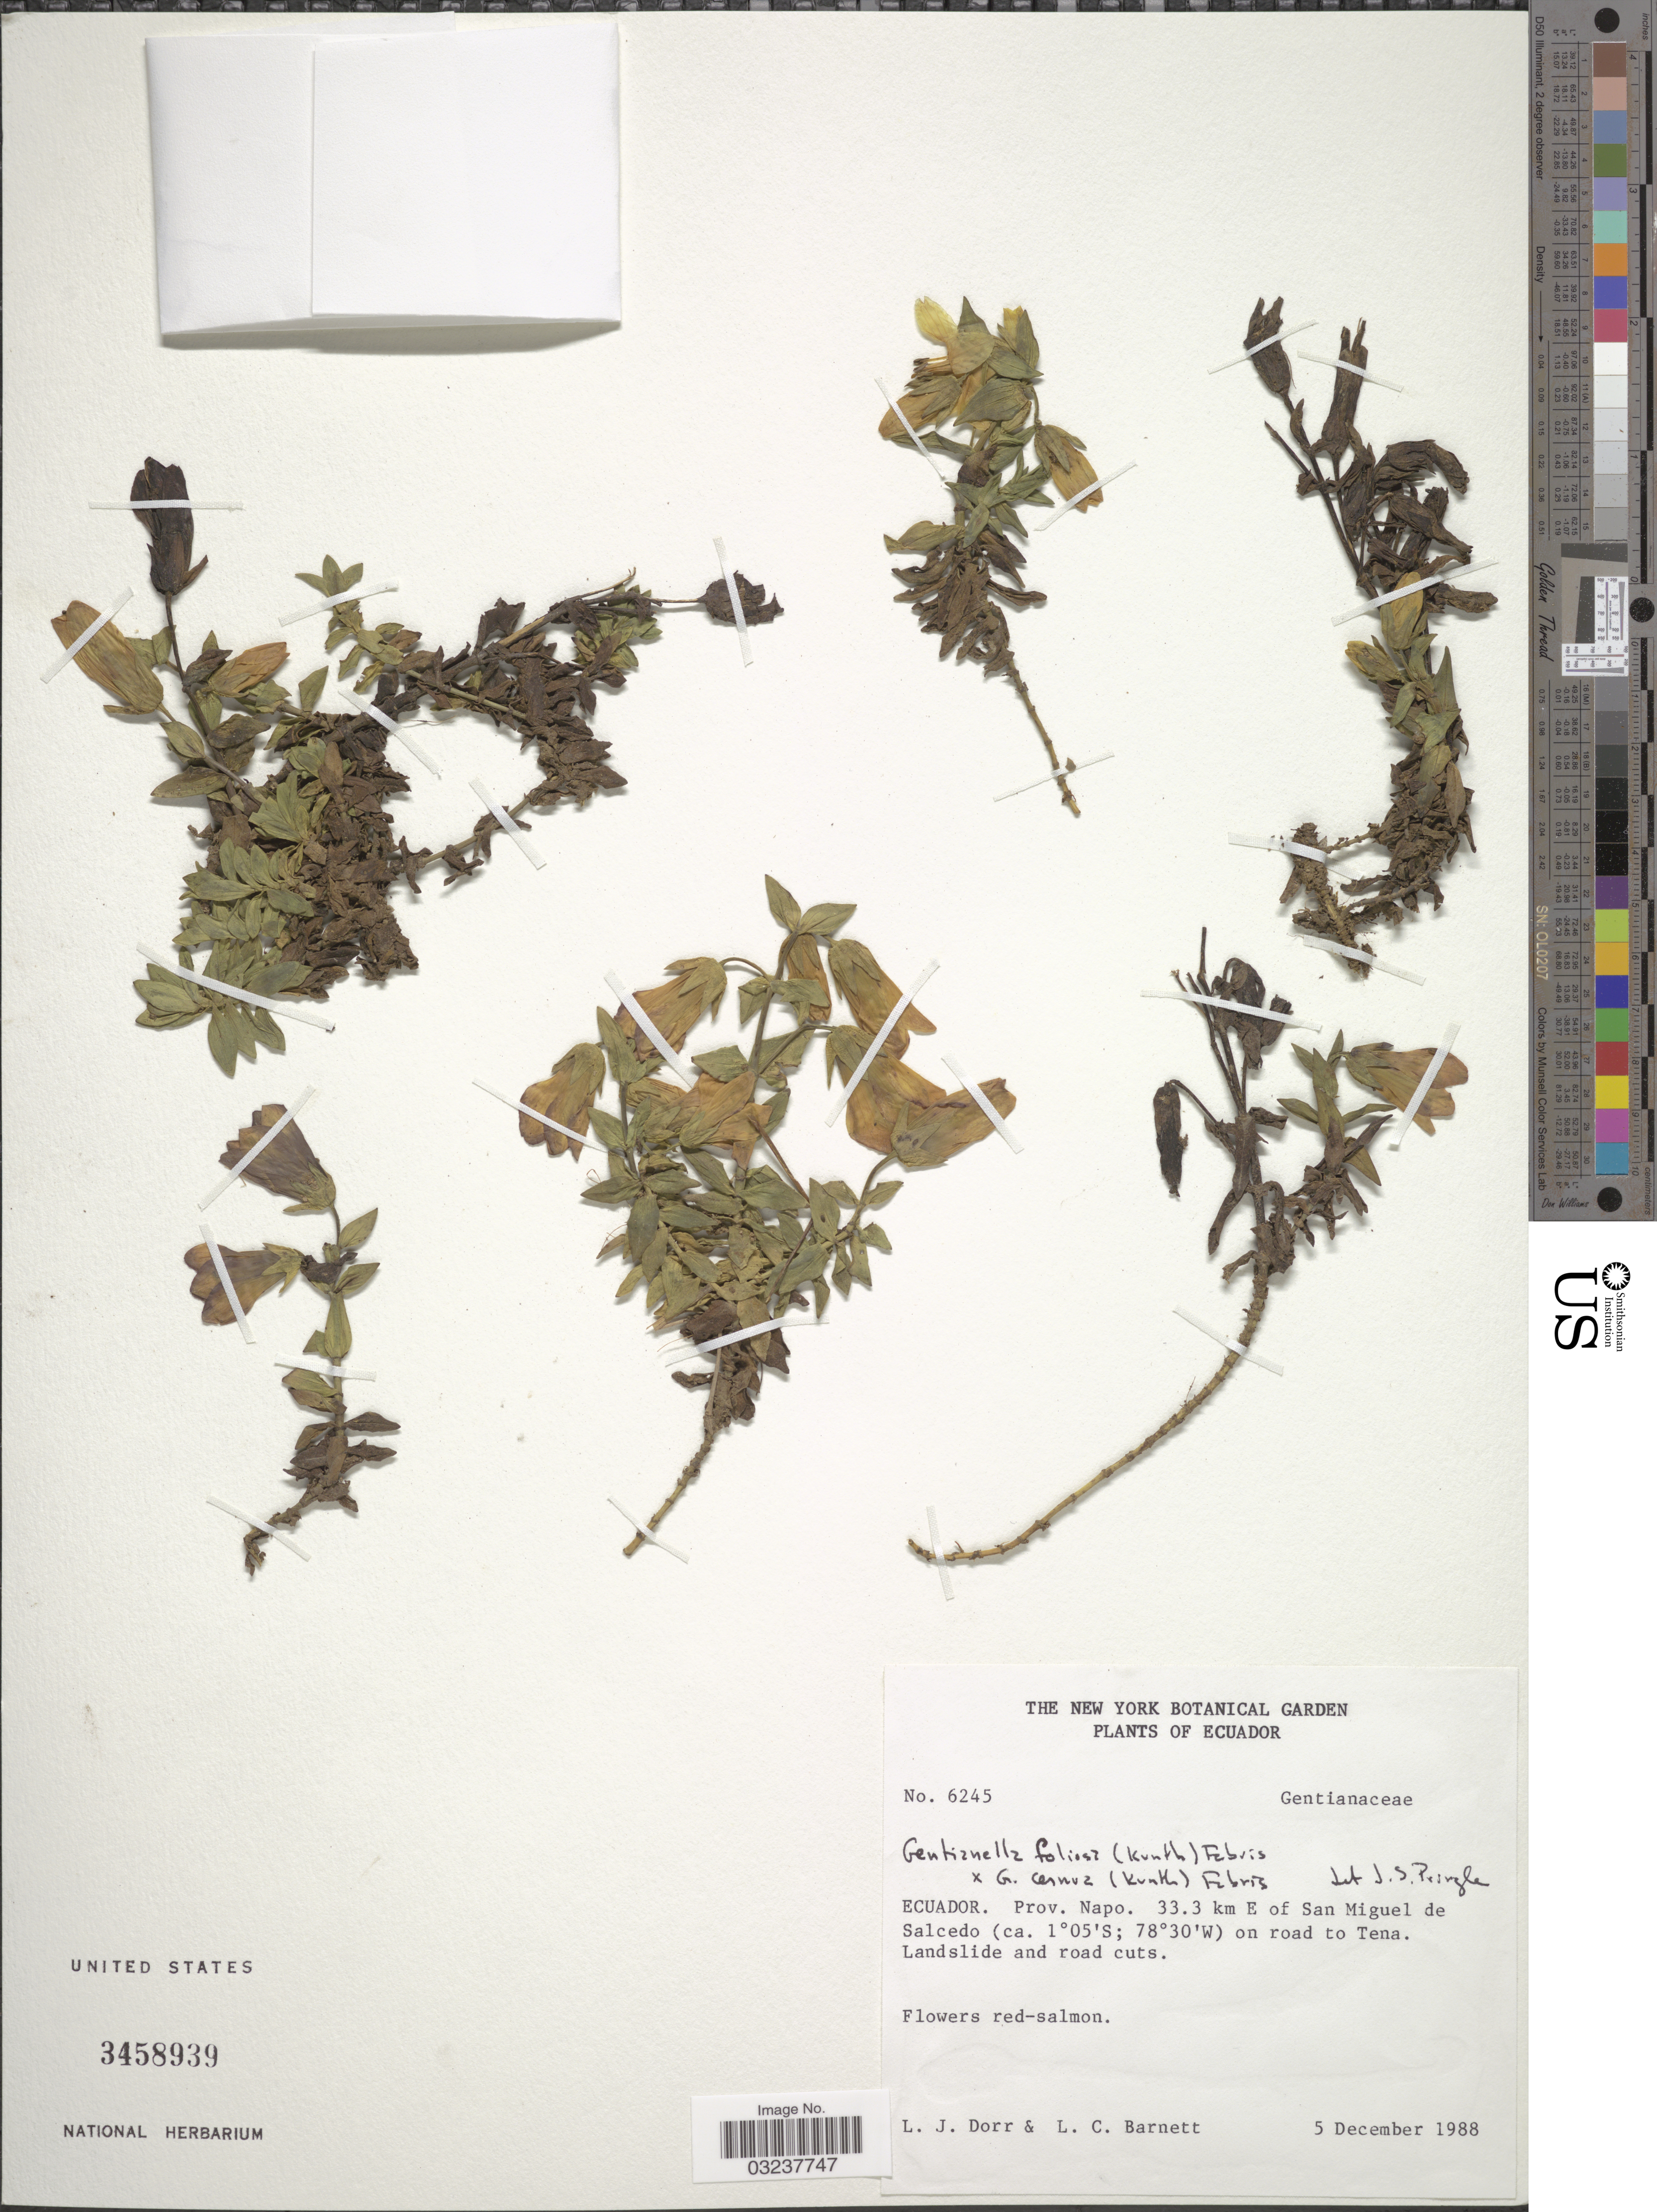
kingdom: Plantae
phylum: Tracheophyta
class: Magnoliopsida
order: Gentianales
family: Gentianaceae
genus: Gentianella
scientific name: Gentianella foliosa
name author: (Kunth) Fabris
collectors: L. J. Dorr & L. C. Barnett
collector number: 6245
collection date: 1988-12-05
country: Ecuador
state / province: Napo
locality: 33.3 km E of San Miguel de Salcedo on road to Tena.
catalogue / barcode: US 3458939